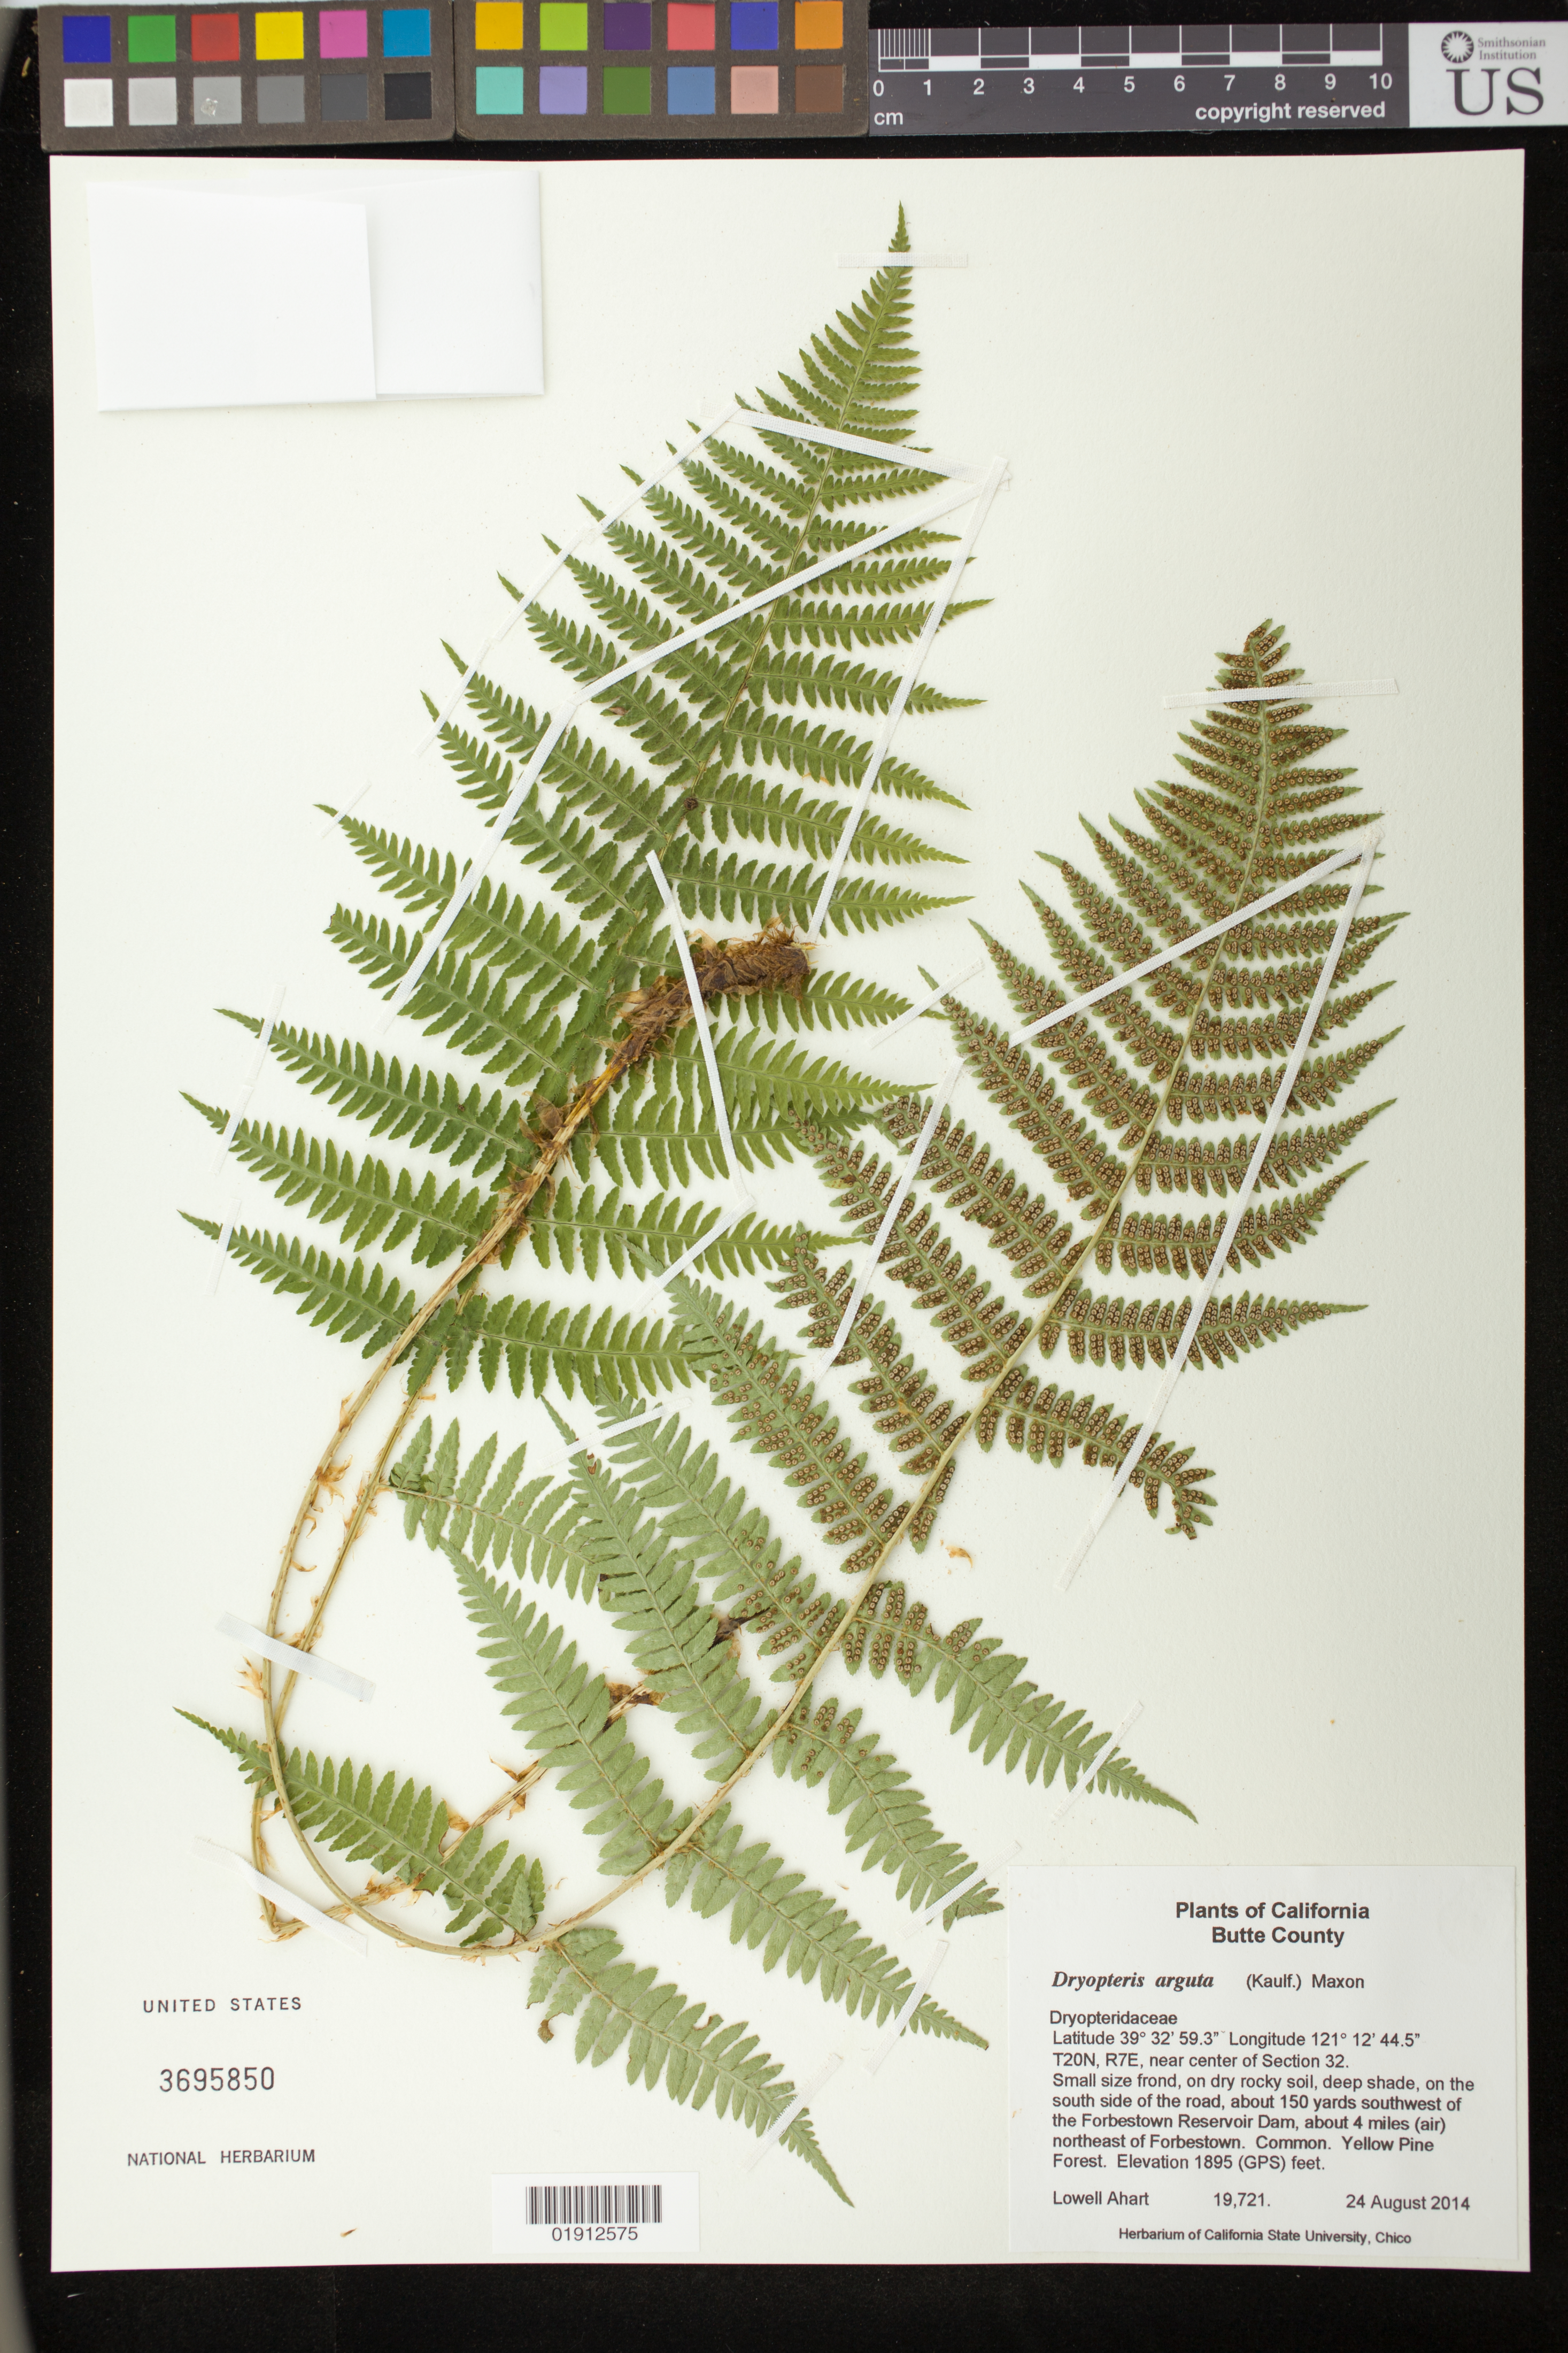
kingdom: Plantae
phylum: Tracheophyta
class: Polypodiopsida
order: Polypodiales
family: Dryopteridaceae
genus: Dryopteris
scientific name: Dryopteris arguta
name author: (Kaulf.) Maxon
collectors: L. Ahart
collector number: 19721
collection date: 2014-08-24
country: United States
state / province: California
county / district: Butte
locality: On the south side of the road, about 150 yards southwest of the Forbestown Reservoir Dam, about 4 miles (air) northeast of Forbestown.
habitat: On dry rocky soil, deep shade. Yellow Pine Forest.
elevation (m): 578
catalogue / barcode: US 3695850